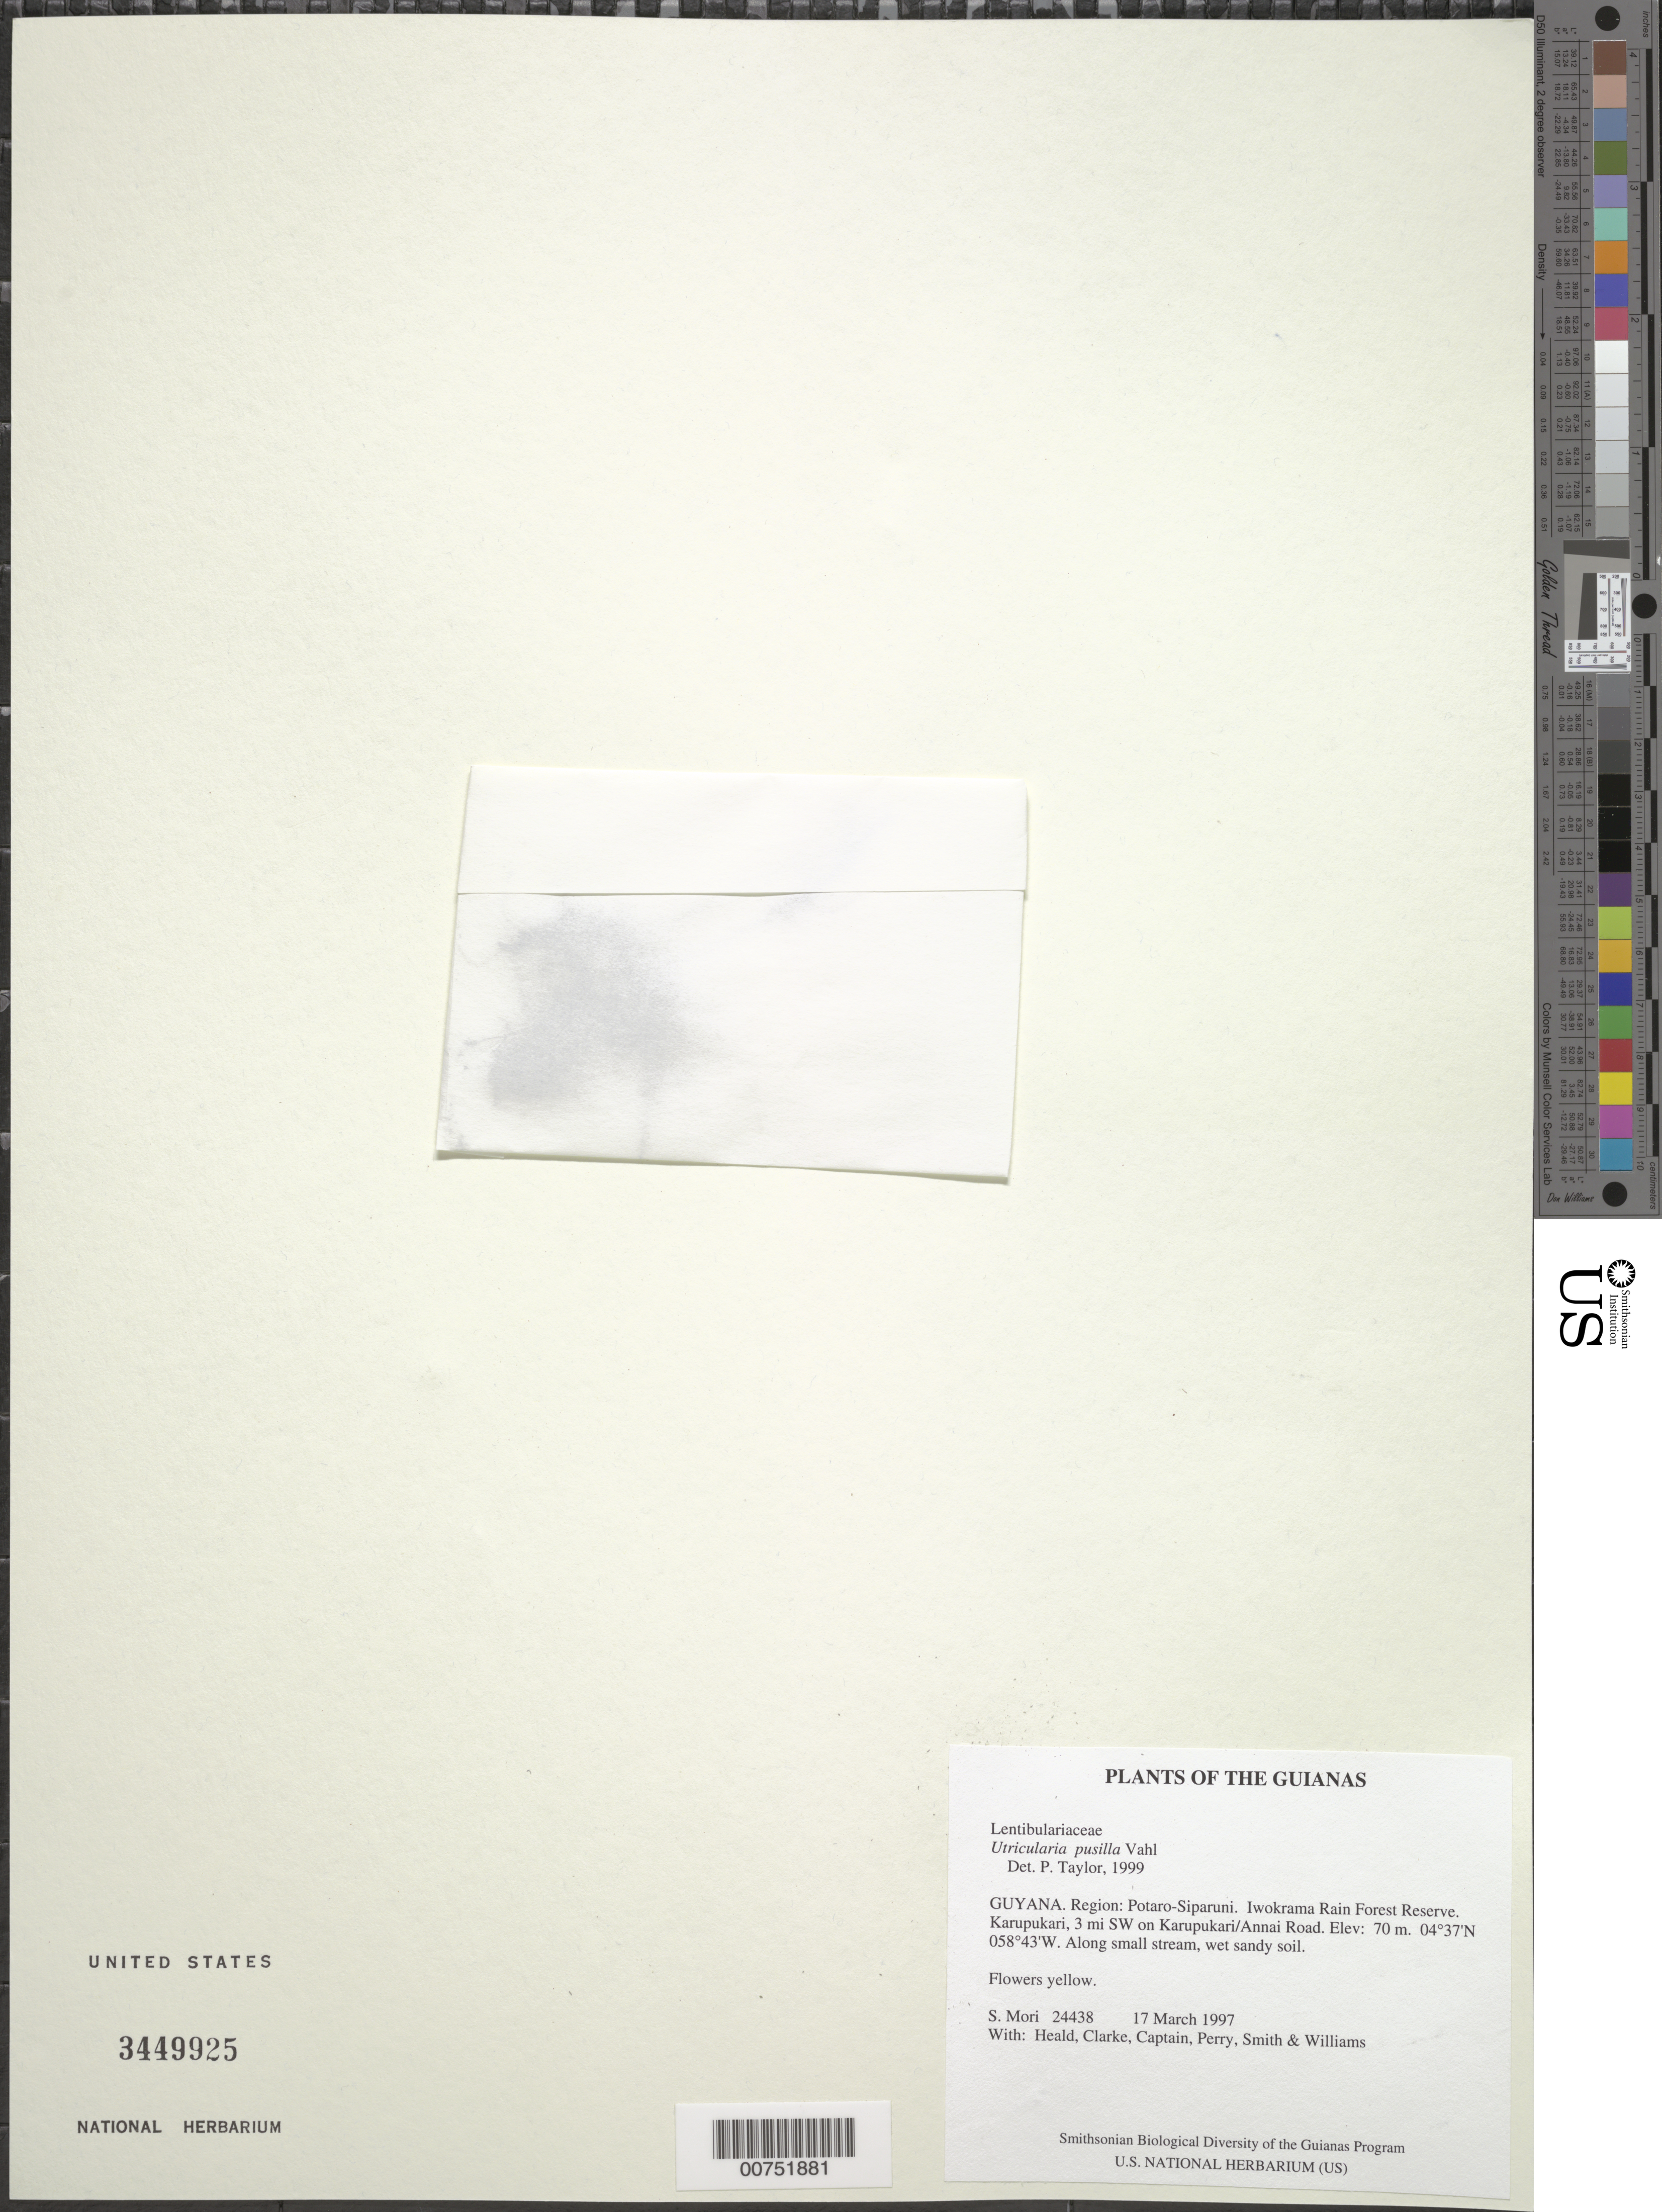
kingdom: Plantae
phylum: Tracheophyta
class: Magnoliopsida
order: Lamiales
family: Lentibulariaceae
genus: Utricularia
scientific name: Utricularia pusilla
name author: Vahl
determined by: Taylor, P.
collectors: S. Mori, S. Heald, D. Clarke, C. Captain, C. Perry, -- Smith & R. Williams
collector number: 24438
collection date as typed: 17 March 1997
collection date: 1997-03-17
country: Guyana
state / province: Potaro-Siparuni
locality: Iwokrama Rain Forest Reserve. Karupukari, 3 mi SW on Karupukari/Annai Road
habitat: Along small stream, wet sandy soil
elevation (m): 70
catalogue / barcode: US 3449925